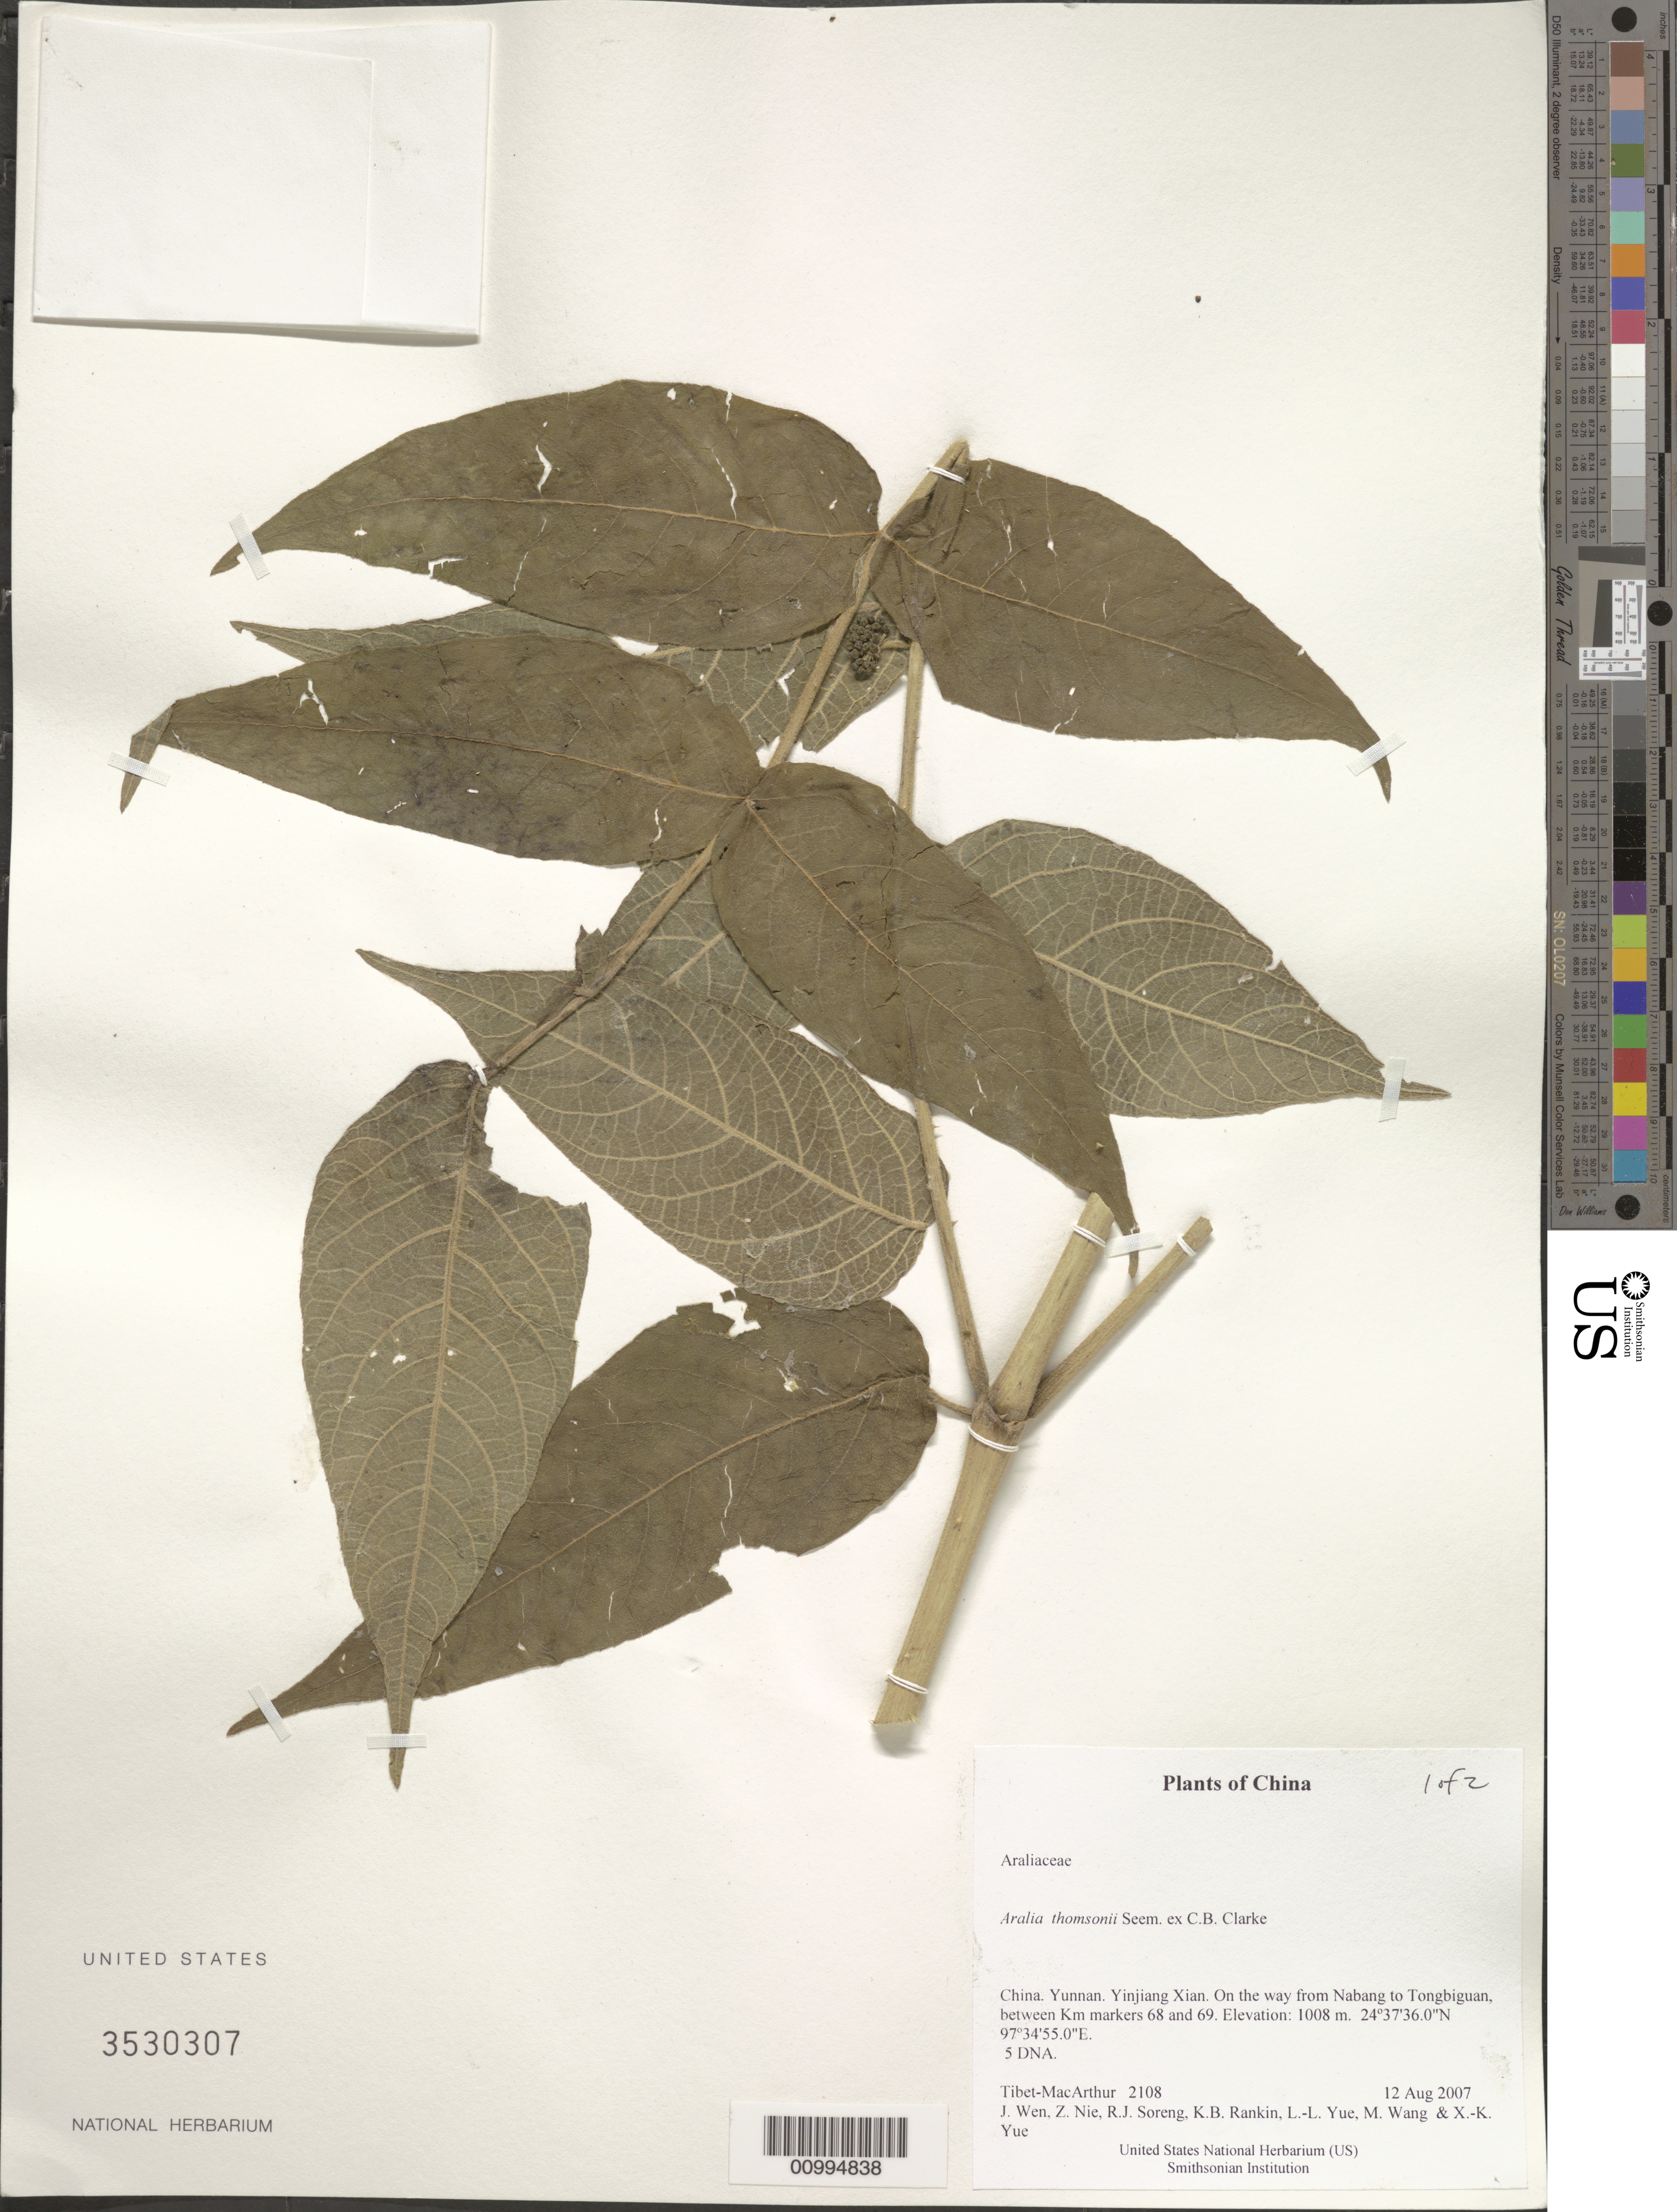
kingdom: Plantae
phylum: Tracheophyta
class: Magnoliopsida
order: Apiales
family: Araliaceae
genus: Aralia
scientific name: Aralia thomsonii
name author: Seem. ex C.B. Clarke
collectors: Tibet-MacArthur, J. Wen, Z. Nie, R. J. Soreng, K. Rankin, L. Yue, M. Wang & X. Yue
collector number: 2108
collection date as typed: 12 Aug 2007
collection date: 2007-08-12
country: China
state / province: Yunnan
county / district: Yinjiang Xian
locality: On the way from Nabang to Tongbiguan, between Km markers 68 and 69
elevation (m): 1008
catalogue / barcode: US 3530307